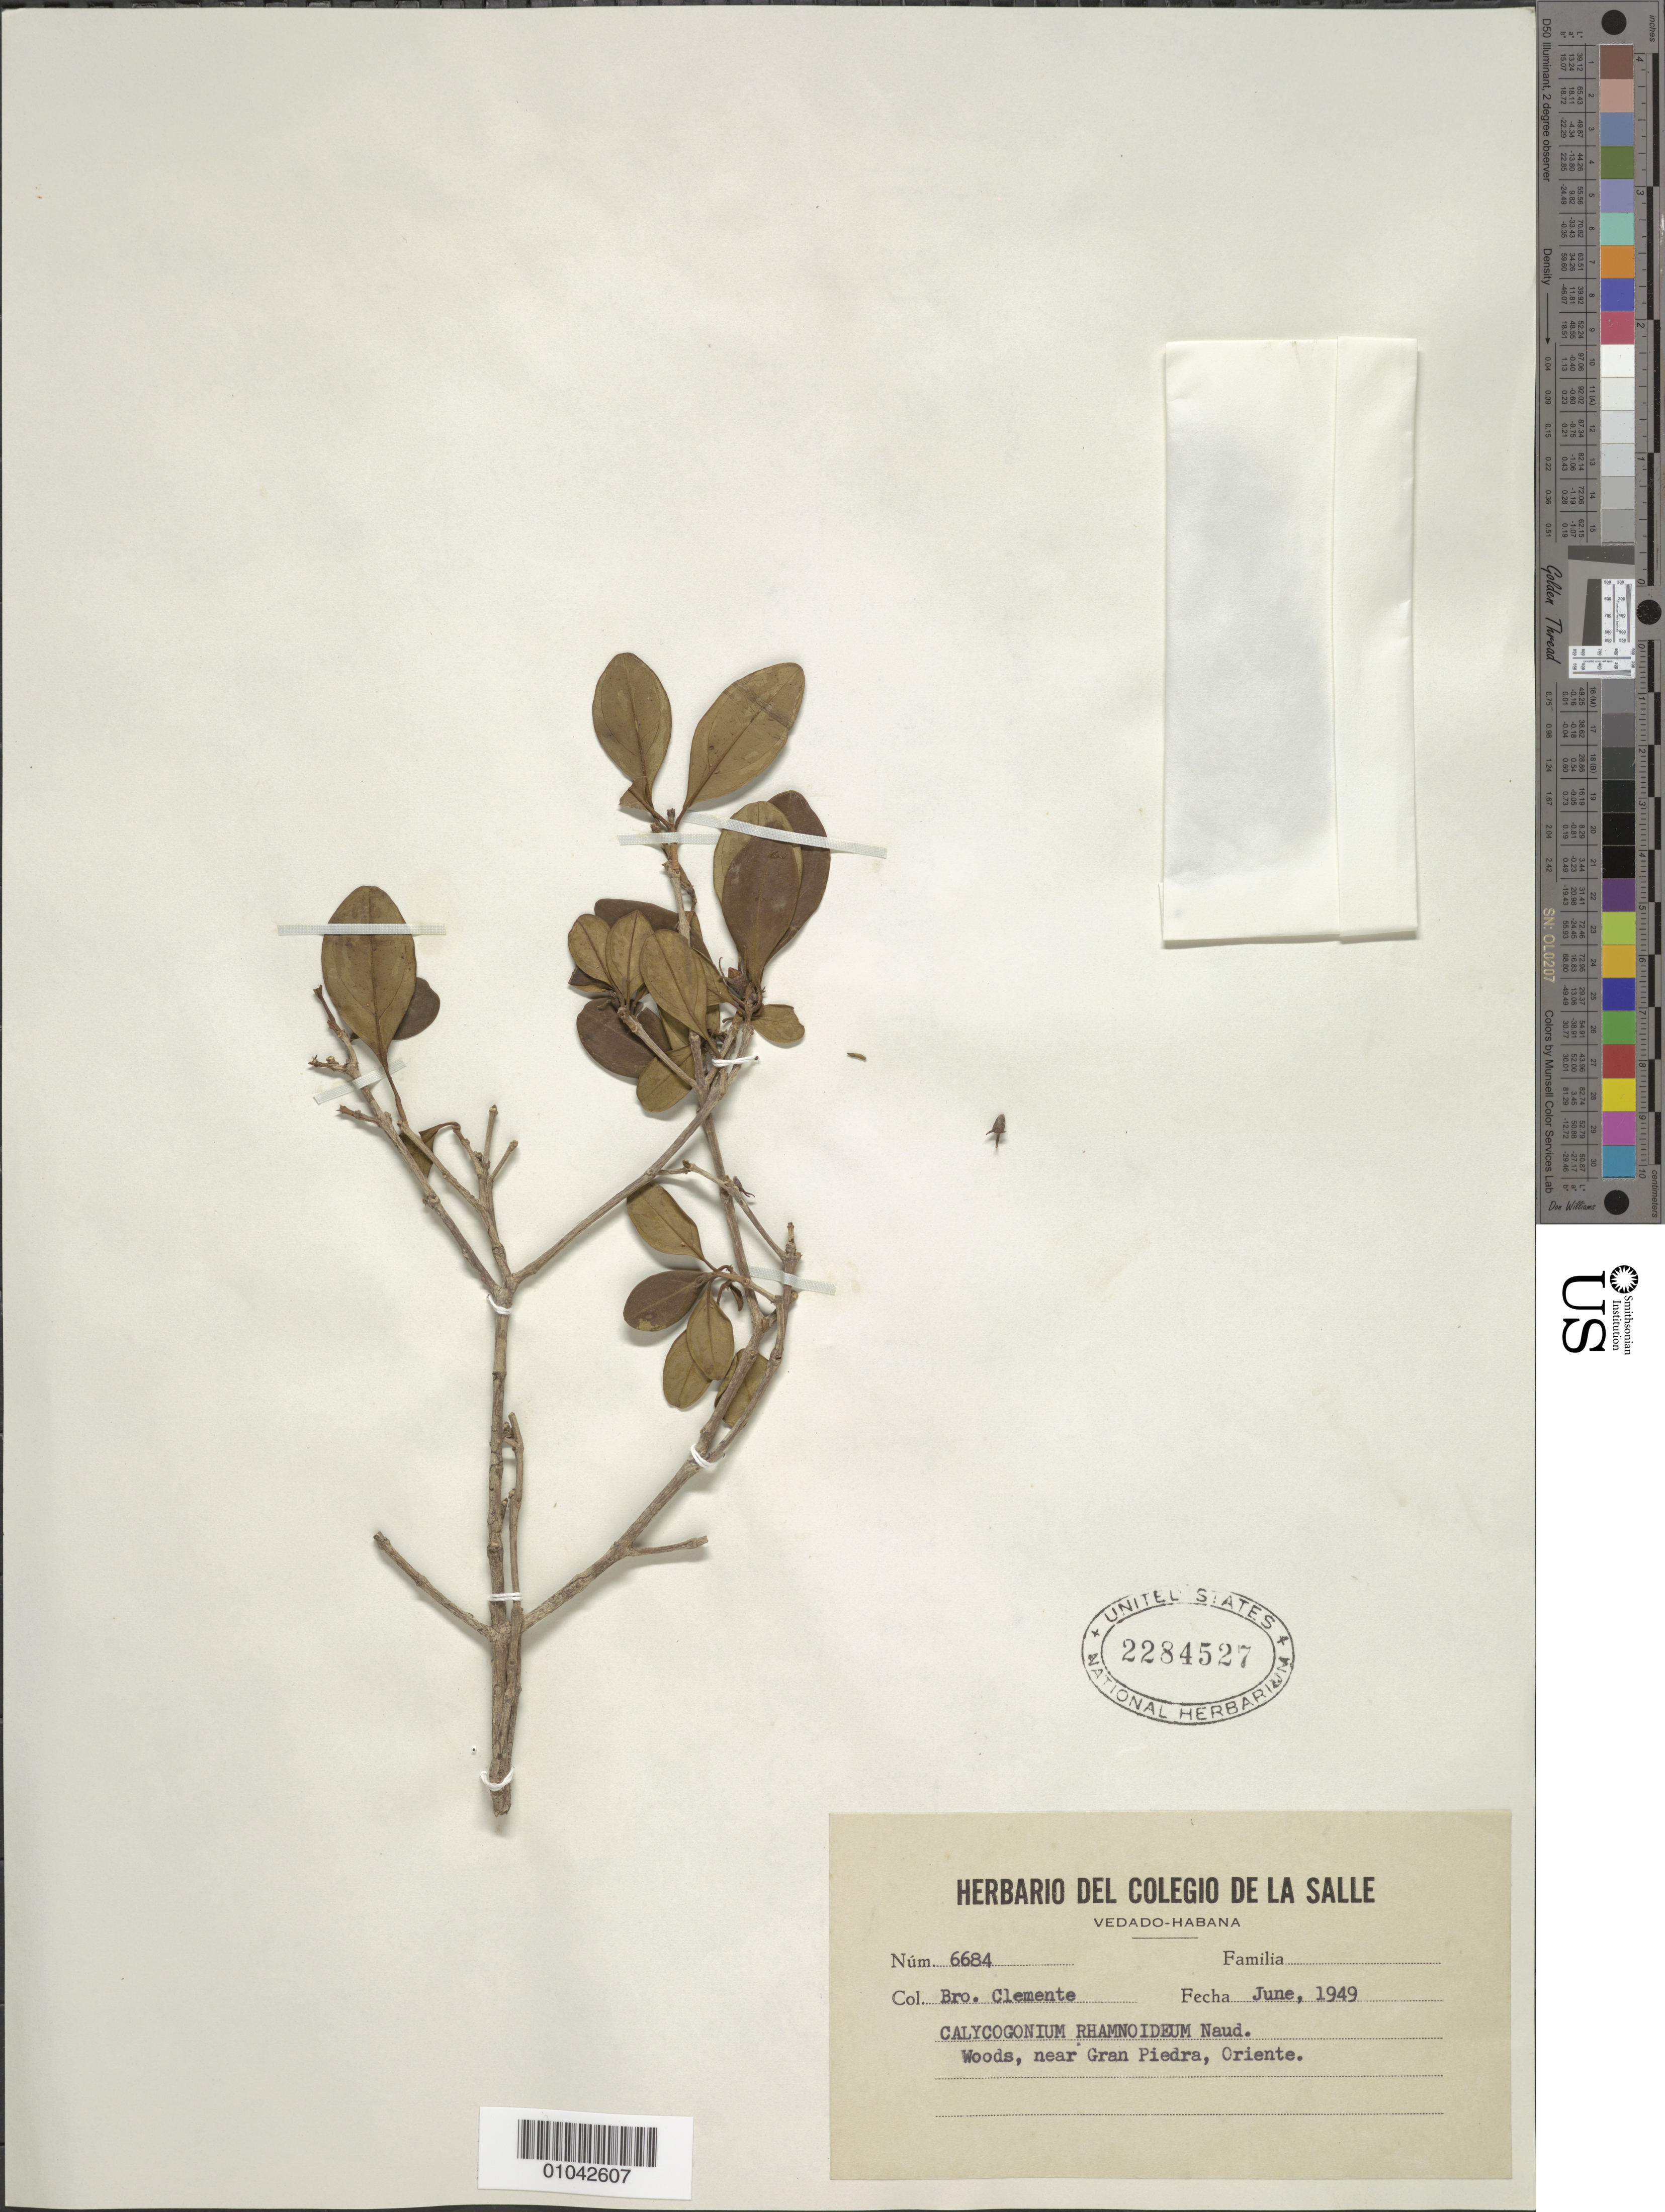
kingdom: Plantae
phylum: Tracheophyta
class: Magnoliopsida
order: Myrtales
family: Melastomataceae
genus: Calycogonium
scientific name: Calycogonium rhamnoideum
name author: Naudin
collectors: Bro. Clemente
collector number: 6684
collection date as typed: Jun 1949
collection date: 1949-06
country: Cuba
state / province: Oriente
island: Cuba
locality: Near Gran Piedra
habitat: Woods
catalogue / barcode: US 2284527